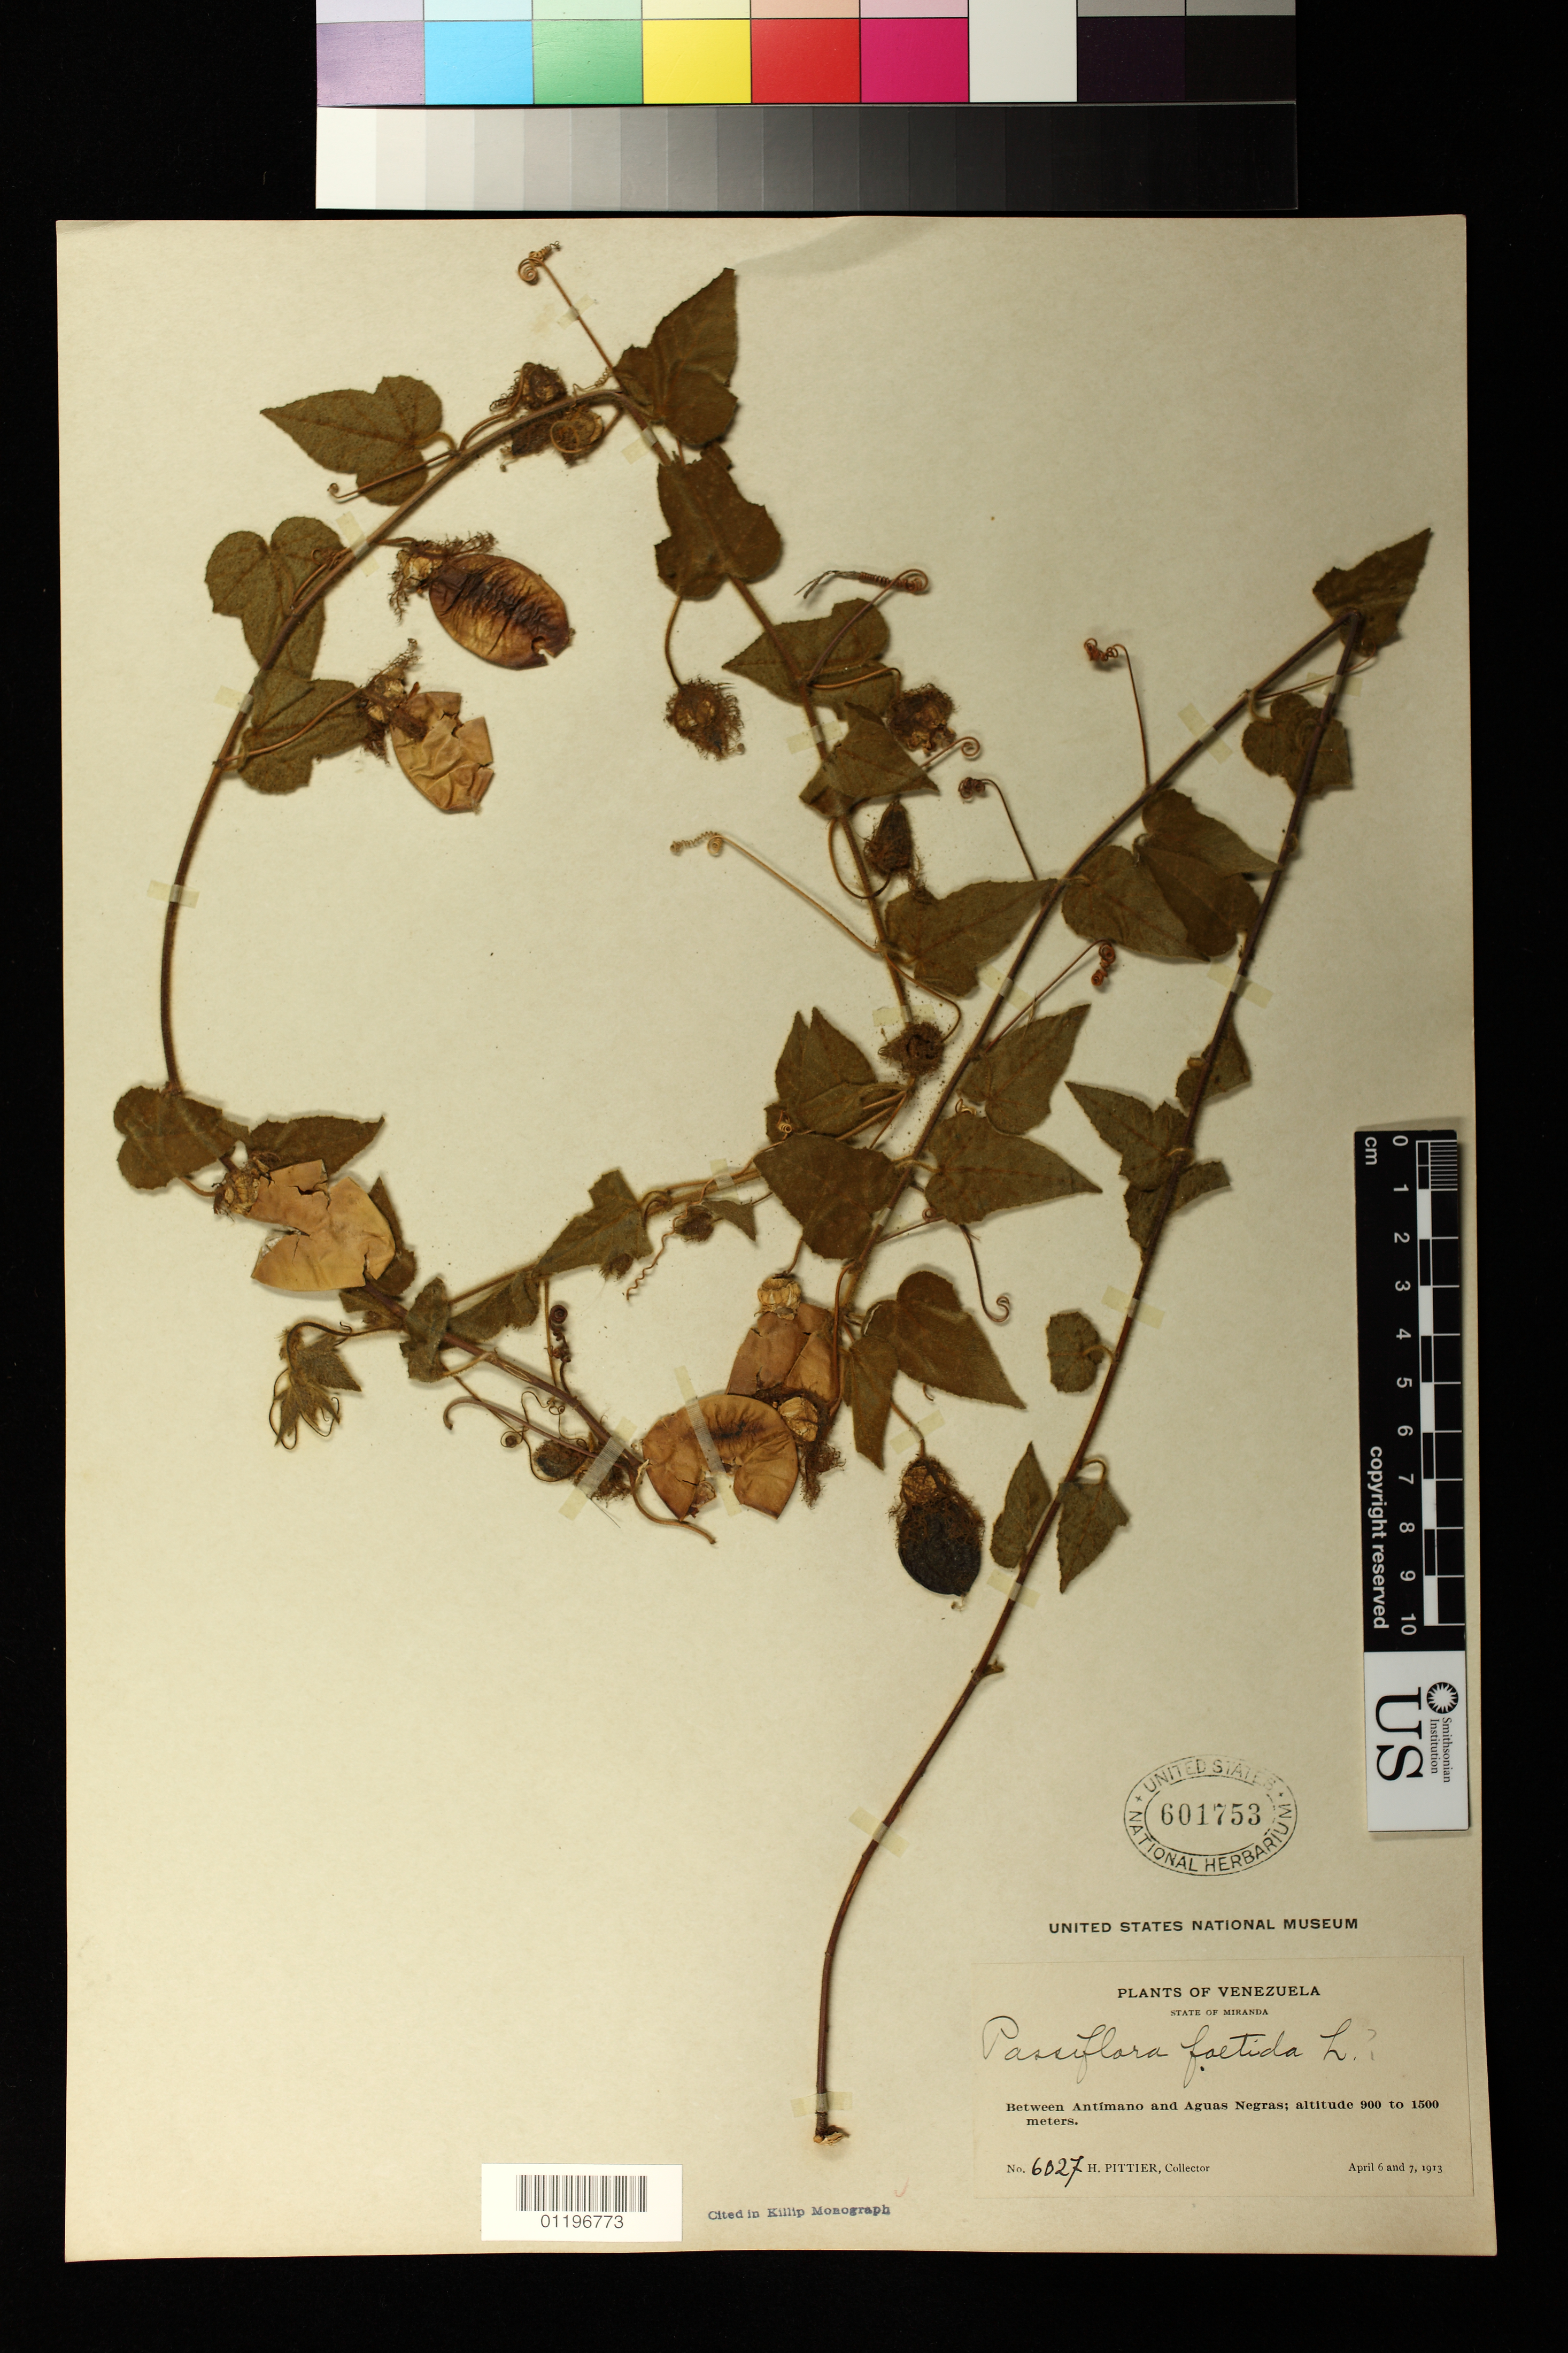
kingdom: Plantae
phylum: Tracheophyta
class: Magnoliopsida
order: Malpighiales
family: Passifloraceae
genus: Passiflora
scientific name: Passiflora foetida var. nigelliflora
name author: (Hook.) Mast.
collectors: H. F. Pittier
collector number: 6027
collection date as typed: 06 Apr 1913 to 07 Apr 1913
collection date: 1913-04-06/1913-04-07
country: Venezuela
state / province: Miranda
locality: Between Antímano and Aguas Negras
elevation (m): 900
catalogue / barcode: US 601753